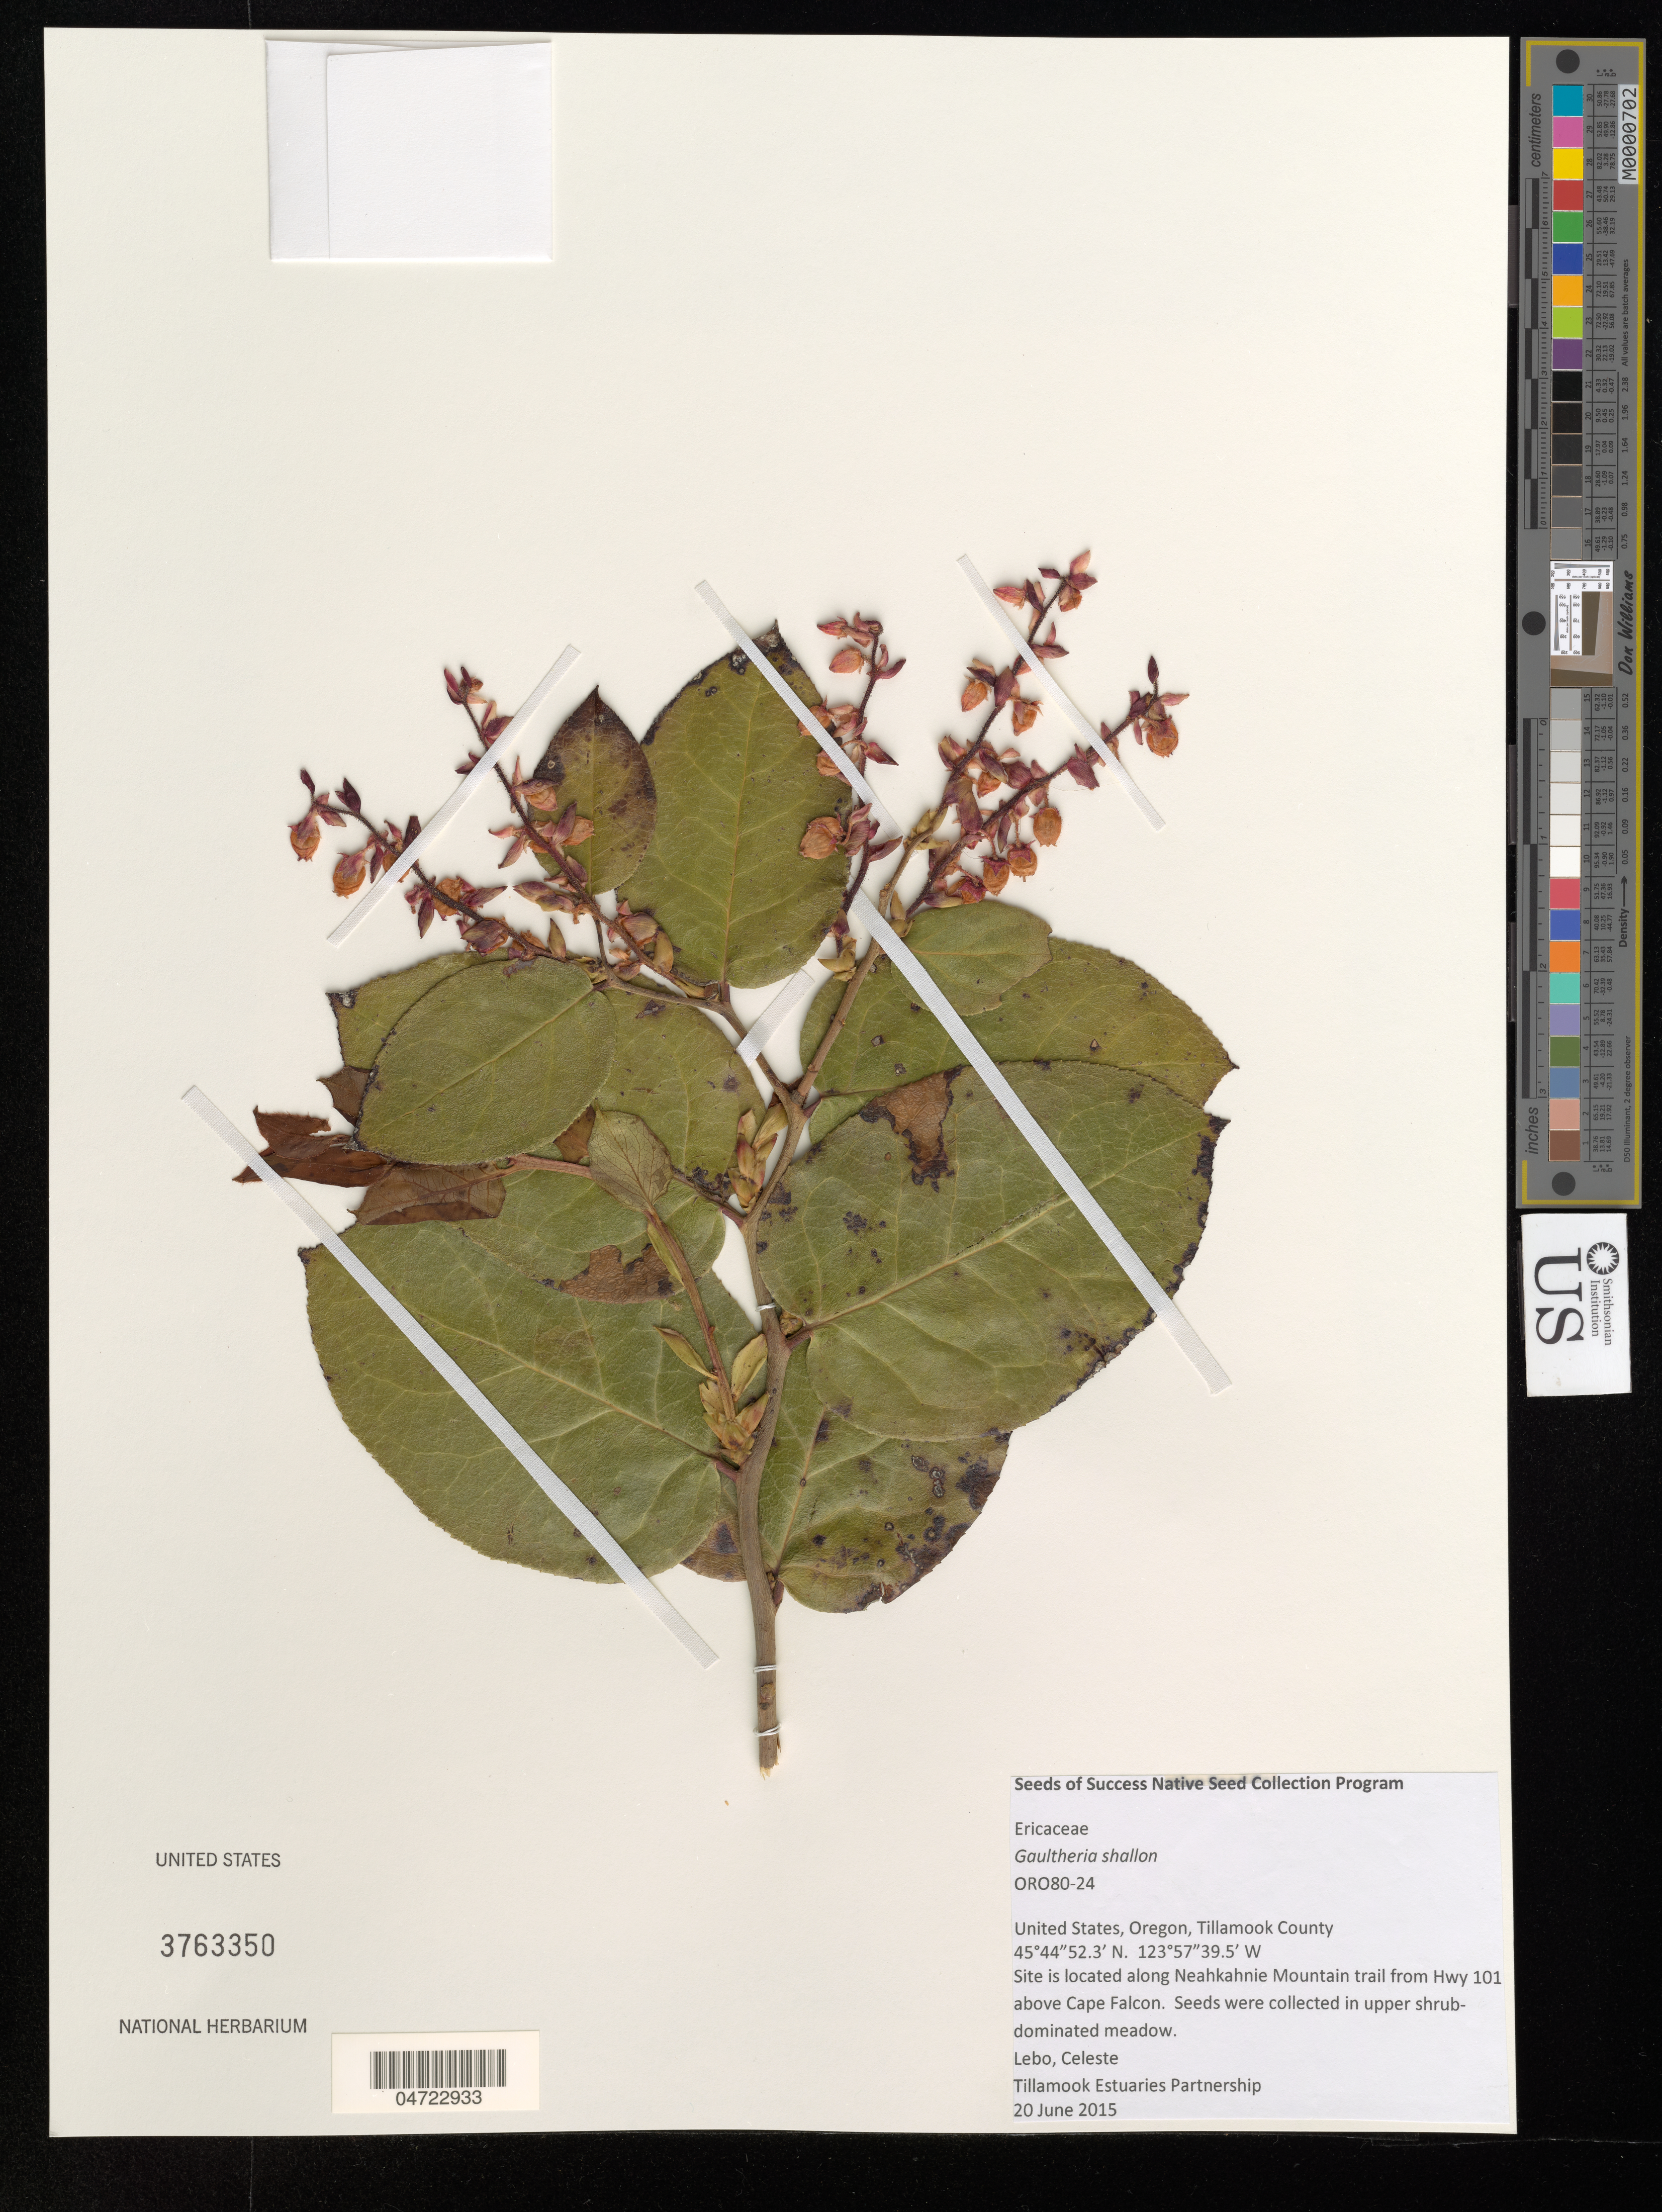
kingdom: Plantae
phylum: Tracheophyta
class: Magnoliopsida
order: Ericales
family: Ericaceae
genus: Gaultheria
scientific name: Gaultheria shallon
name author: Pursh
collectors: C. Lebo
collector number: OR080-24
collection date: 2015-06-20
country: United States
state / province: Oregon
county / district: Tillamook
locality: Tillamook County. Site is located along Neahkahnie Mountain trail from Hwy 101 above Cape Falcon.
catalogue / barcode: US 3763350